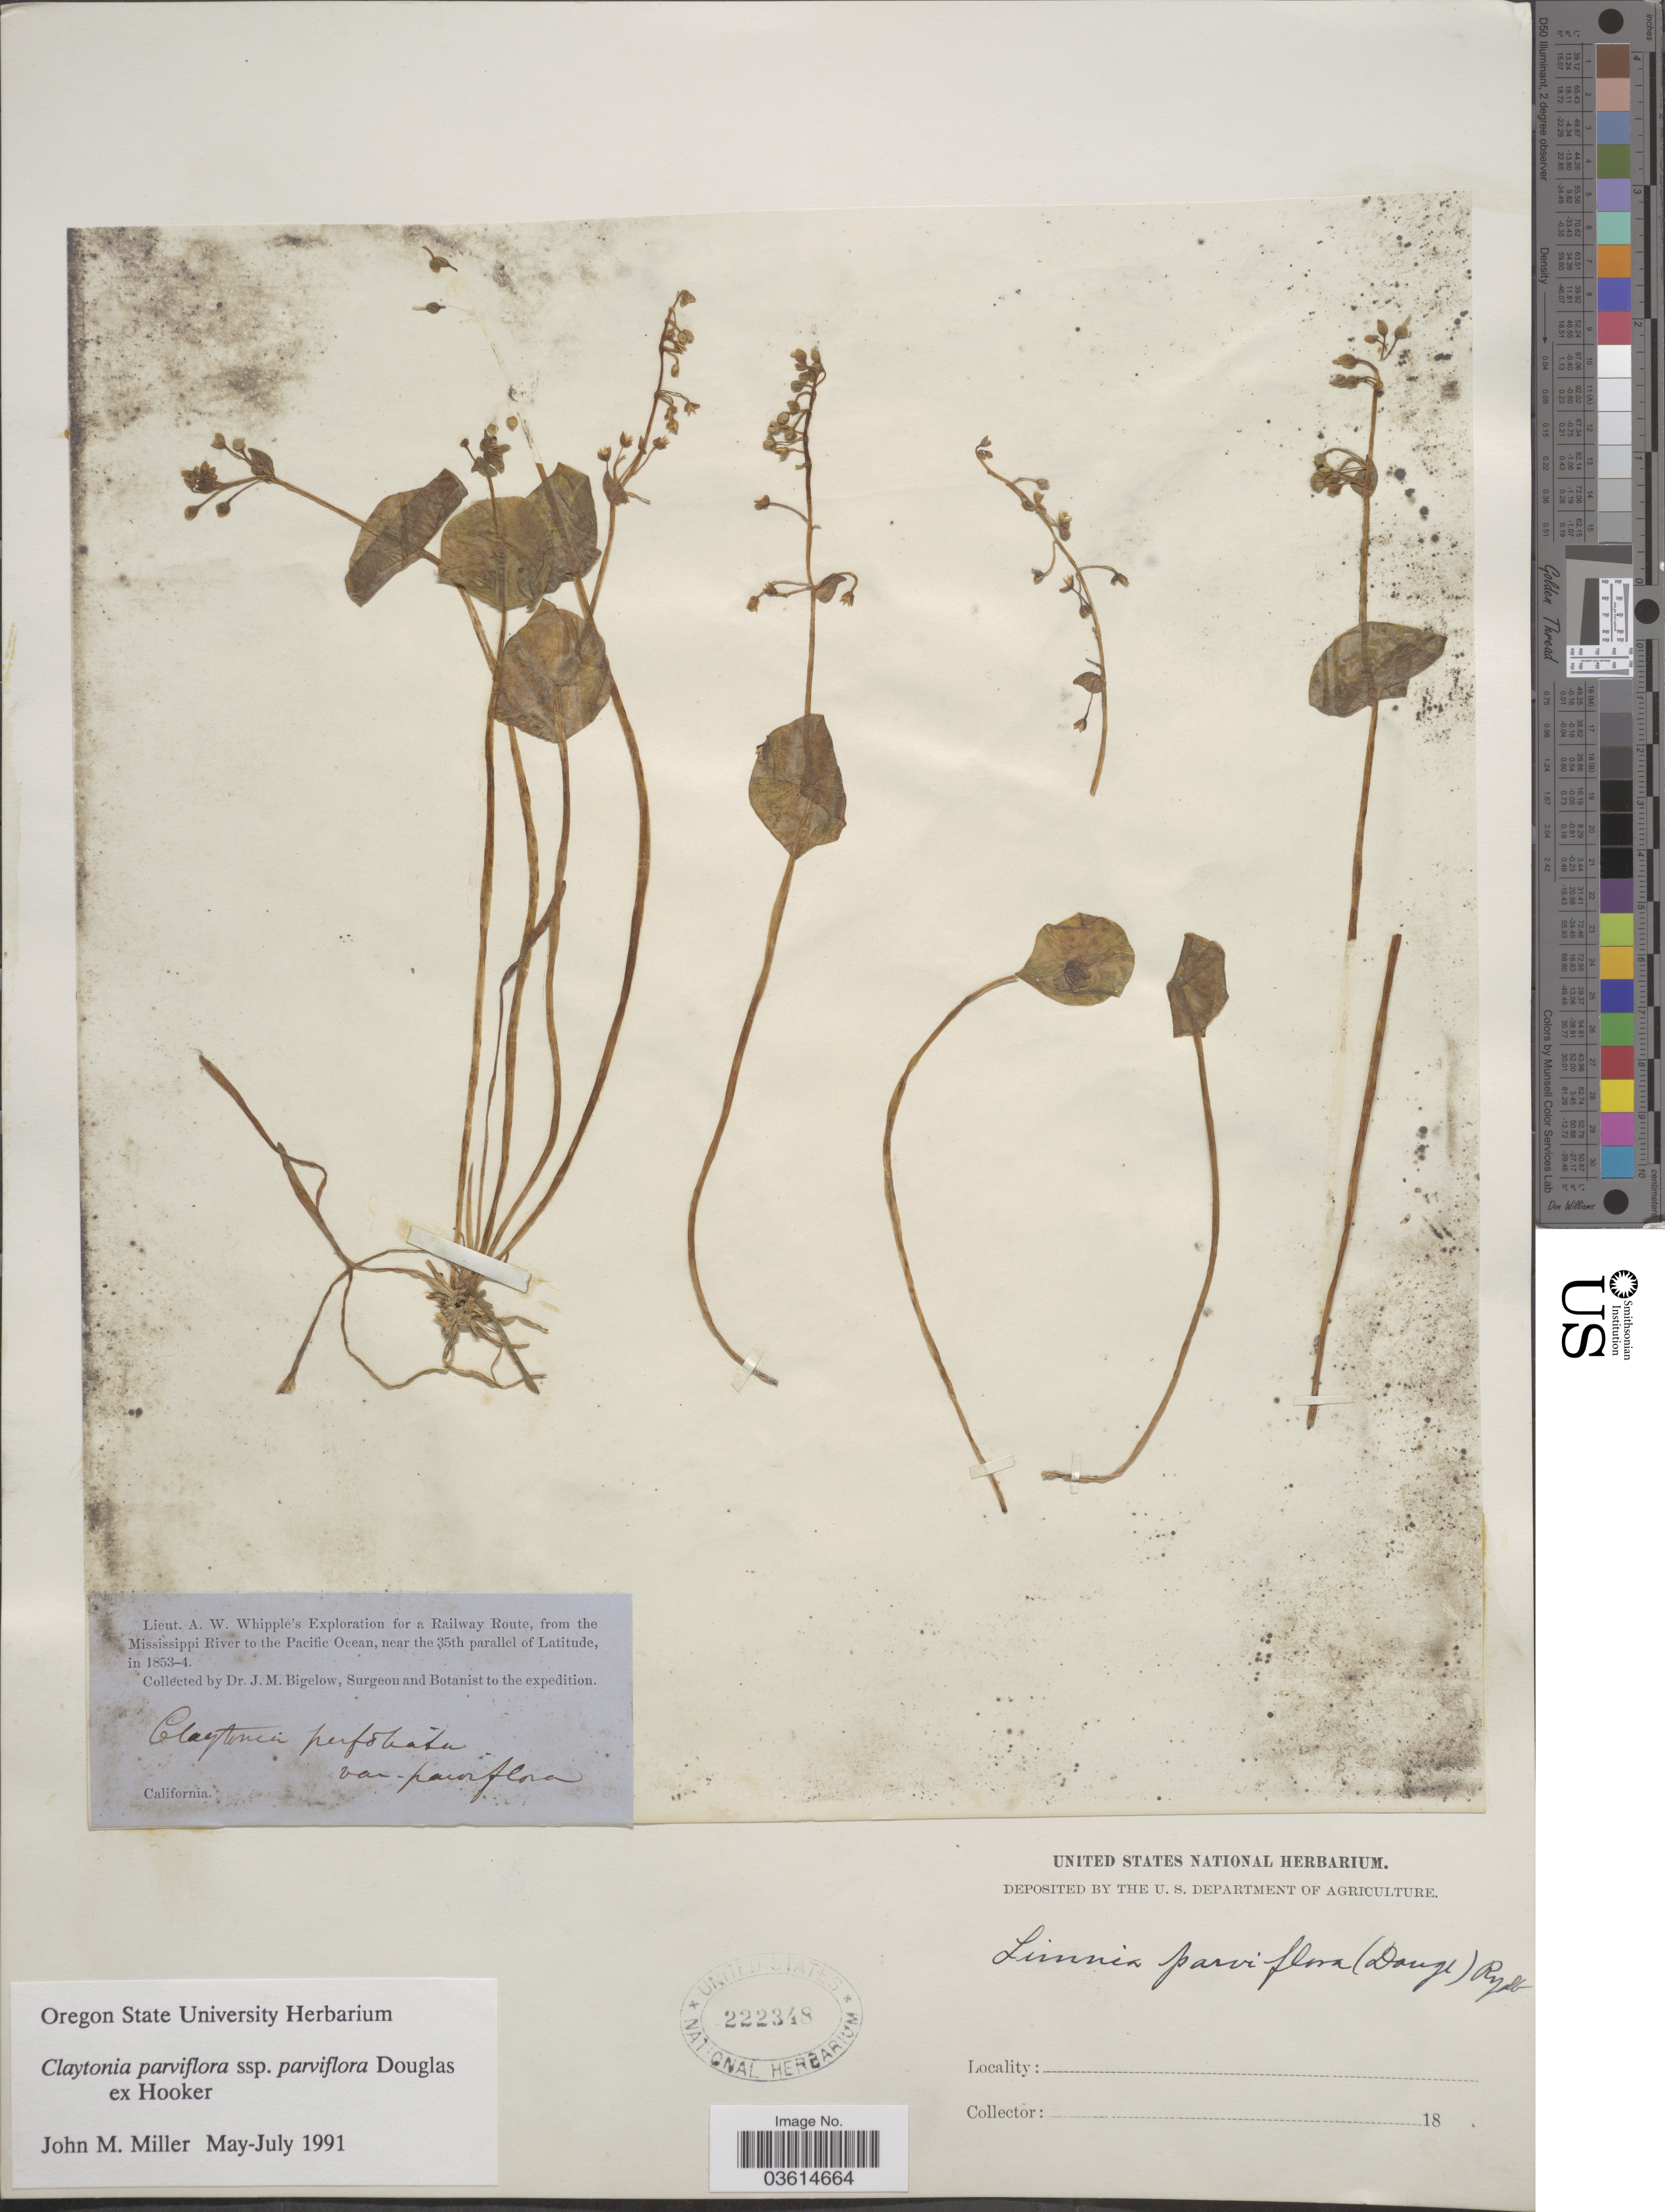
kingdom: Plantae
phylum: Tracheophyta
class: Magnoliopsida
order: Caryophyllales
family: Montiaceae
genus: Claytonia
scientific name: Claytonia parviflora subsp. parviflora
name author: Douglas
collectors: J. M. Bigelow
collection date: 1853/1854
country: United States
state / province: California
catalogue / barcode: US 222348